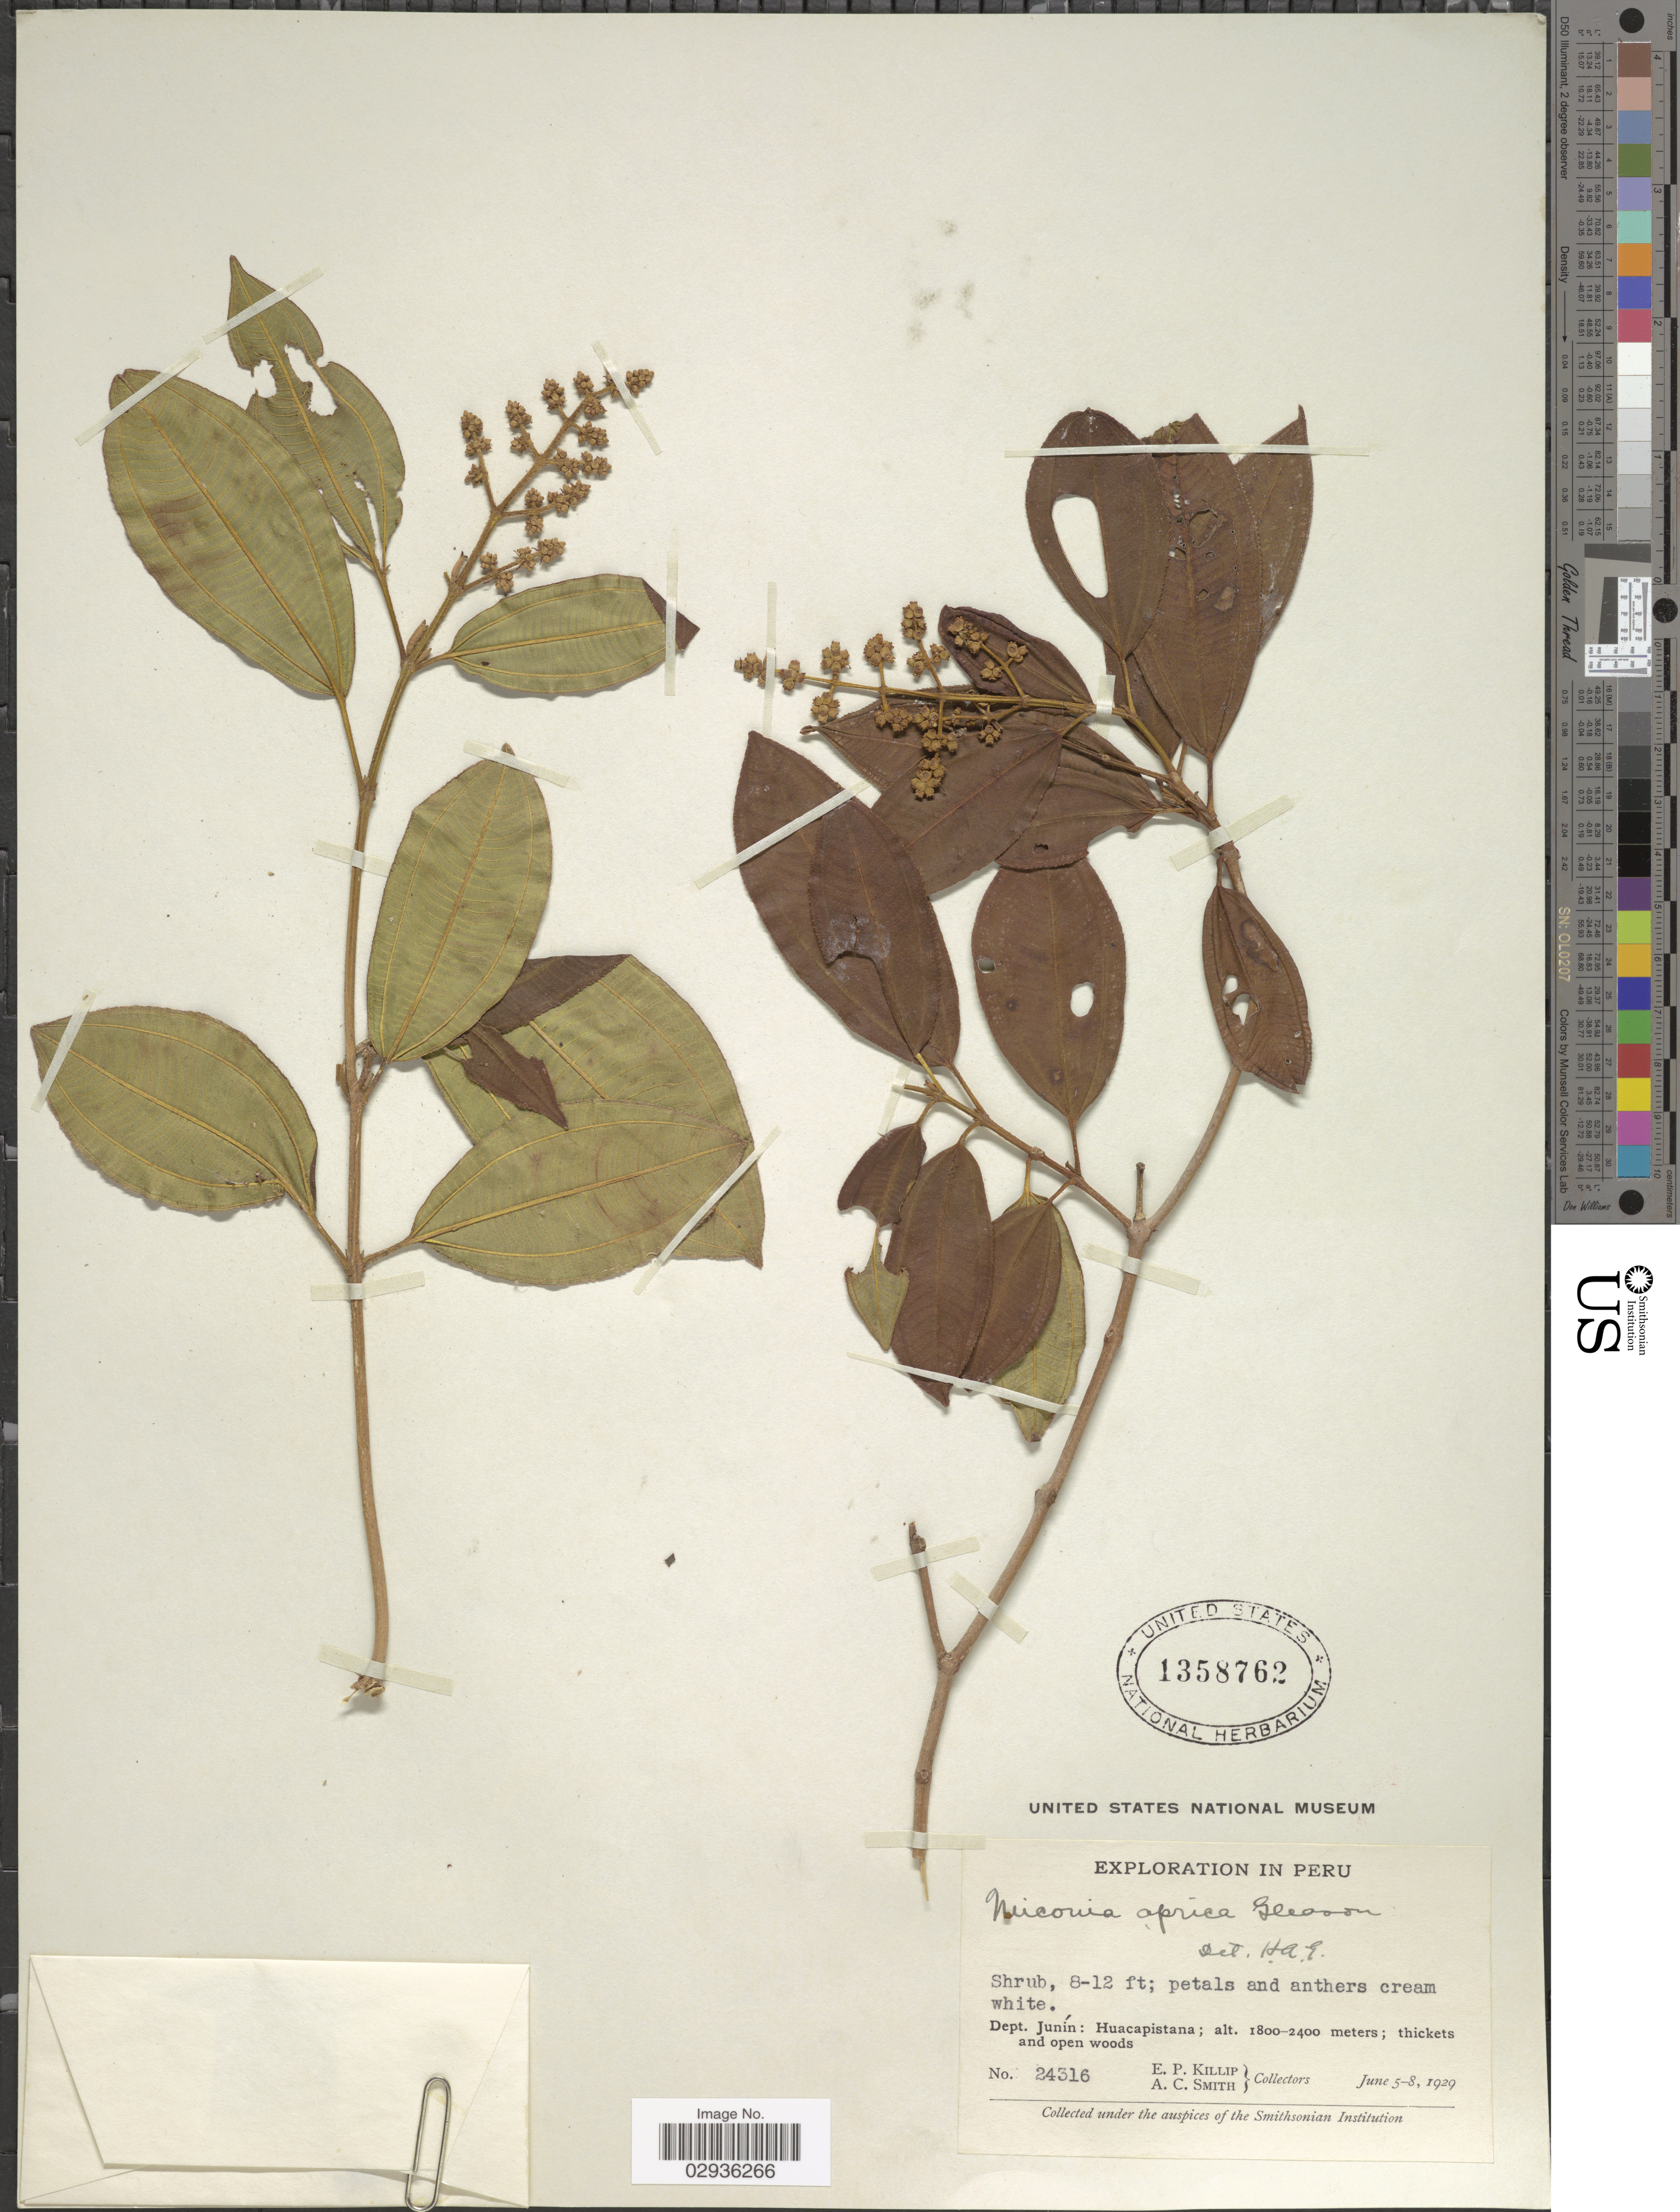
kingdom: Plantae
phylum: Tracheophyta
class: Magnoliopsida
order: Myrtales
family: Melastomataceae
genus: Miconia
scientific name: Miconia aprica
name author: Gleason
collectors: E. P. Killip & A. C. Smith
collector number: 24316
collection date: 1929-06-05/1929-06-08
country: Peru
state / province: Junín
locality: Dept. Junín: Huacapistana.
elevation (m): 1800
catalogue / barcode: US 1358762